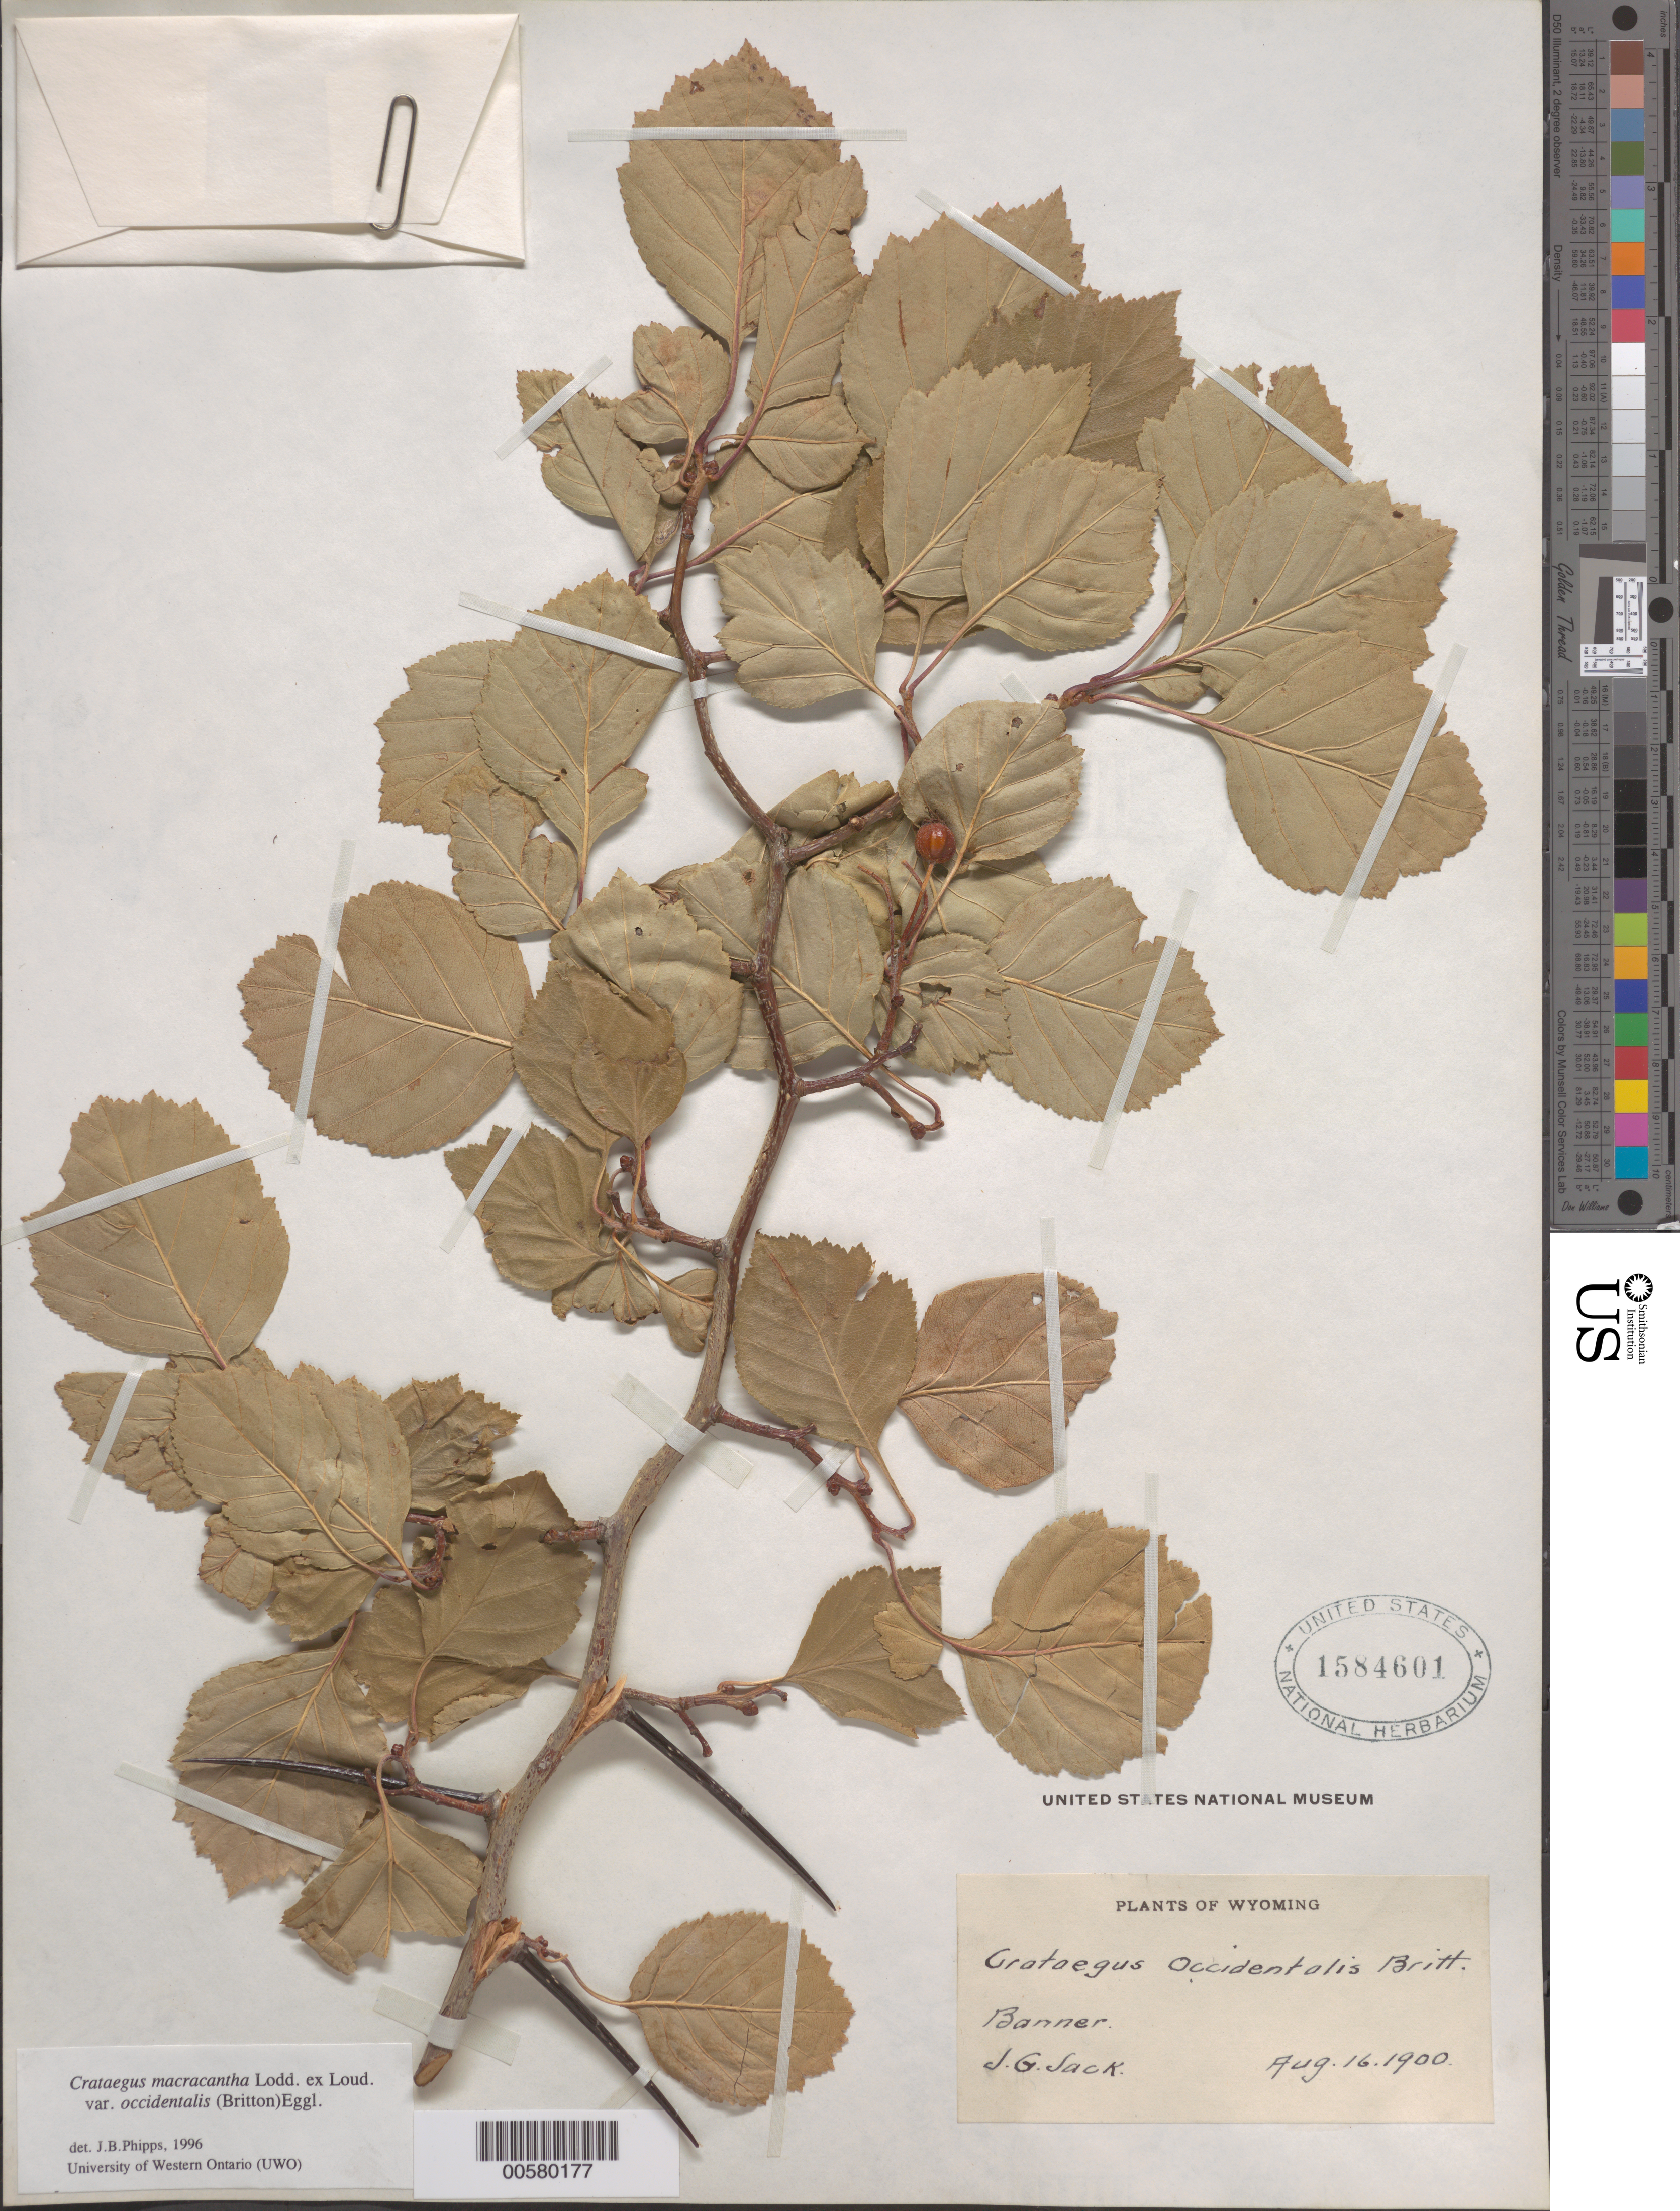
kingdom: Plantae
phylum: Tracheophyta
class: Magnoliopsida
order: Rosales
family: Rosaceae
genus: Crataegus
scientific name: Crataegus macracantha var. occidentalis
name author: (Britton) Eggl.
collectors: J. G. Jack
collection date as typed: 16 Aug 1900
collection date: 1900-08-16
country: United States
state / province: Wyoming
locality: Banner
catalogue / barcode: US 1584601